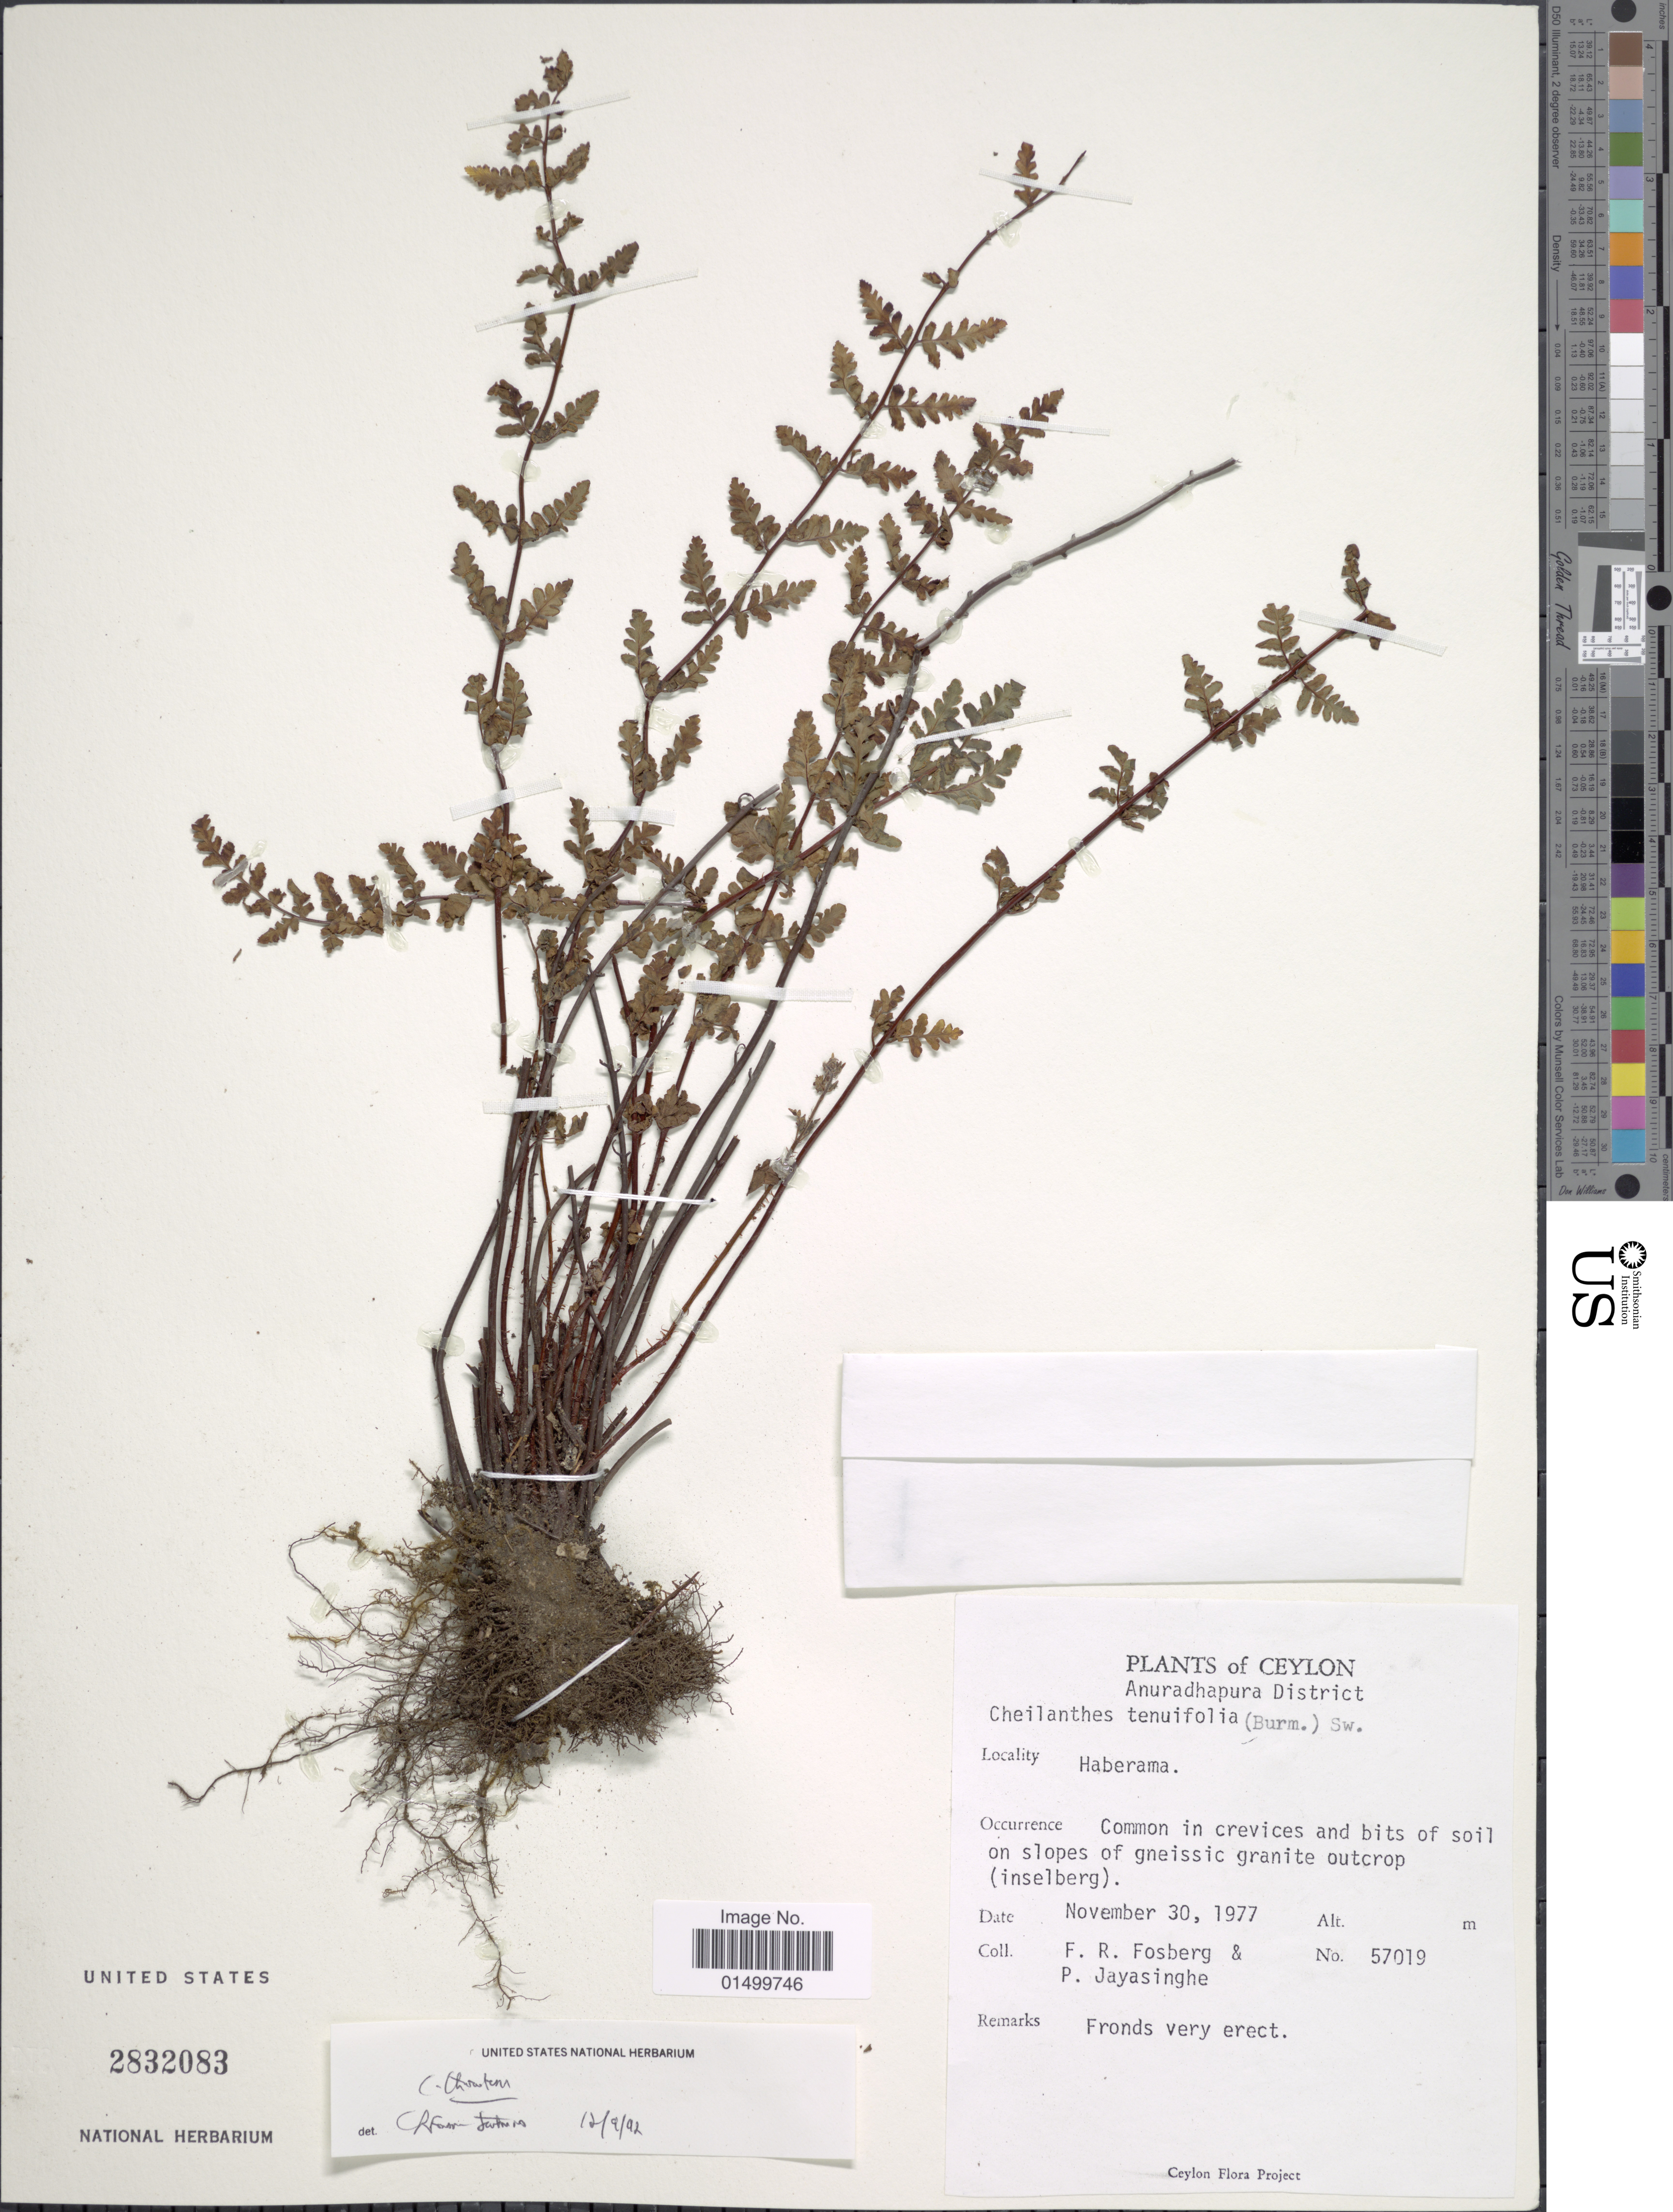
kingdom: Plantae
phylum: Tracheophyta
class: Polypodiopsida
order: Polypodiales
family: Pteridaceae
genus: Cheilanthes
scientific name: Cheilanthes thwaitesii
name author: Mett.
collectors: F. R. Fosberg & P. Jayasinghe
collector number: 57019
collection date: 1977-11-30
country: Sri Lanka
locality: Ceylon, Anuradhapura District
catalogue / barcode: US 2832083